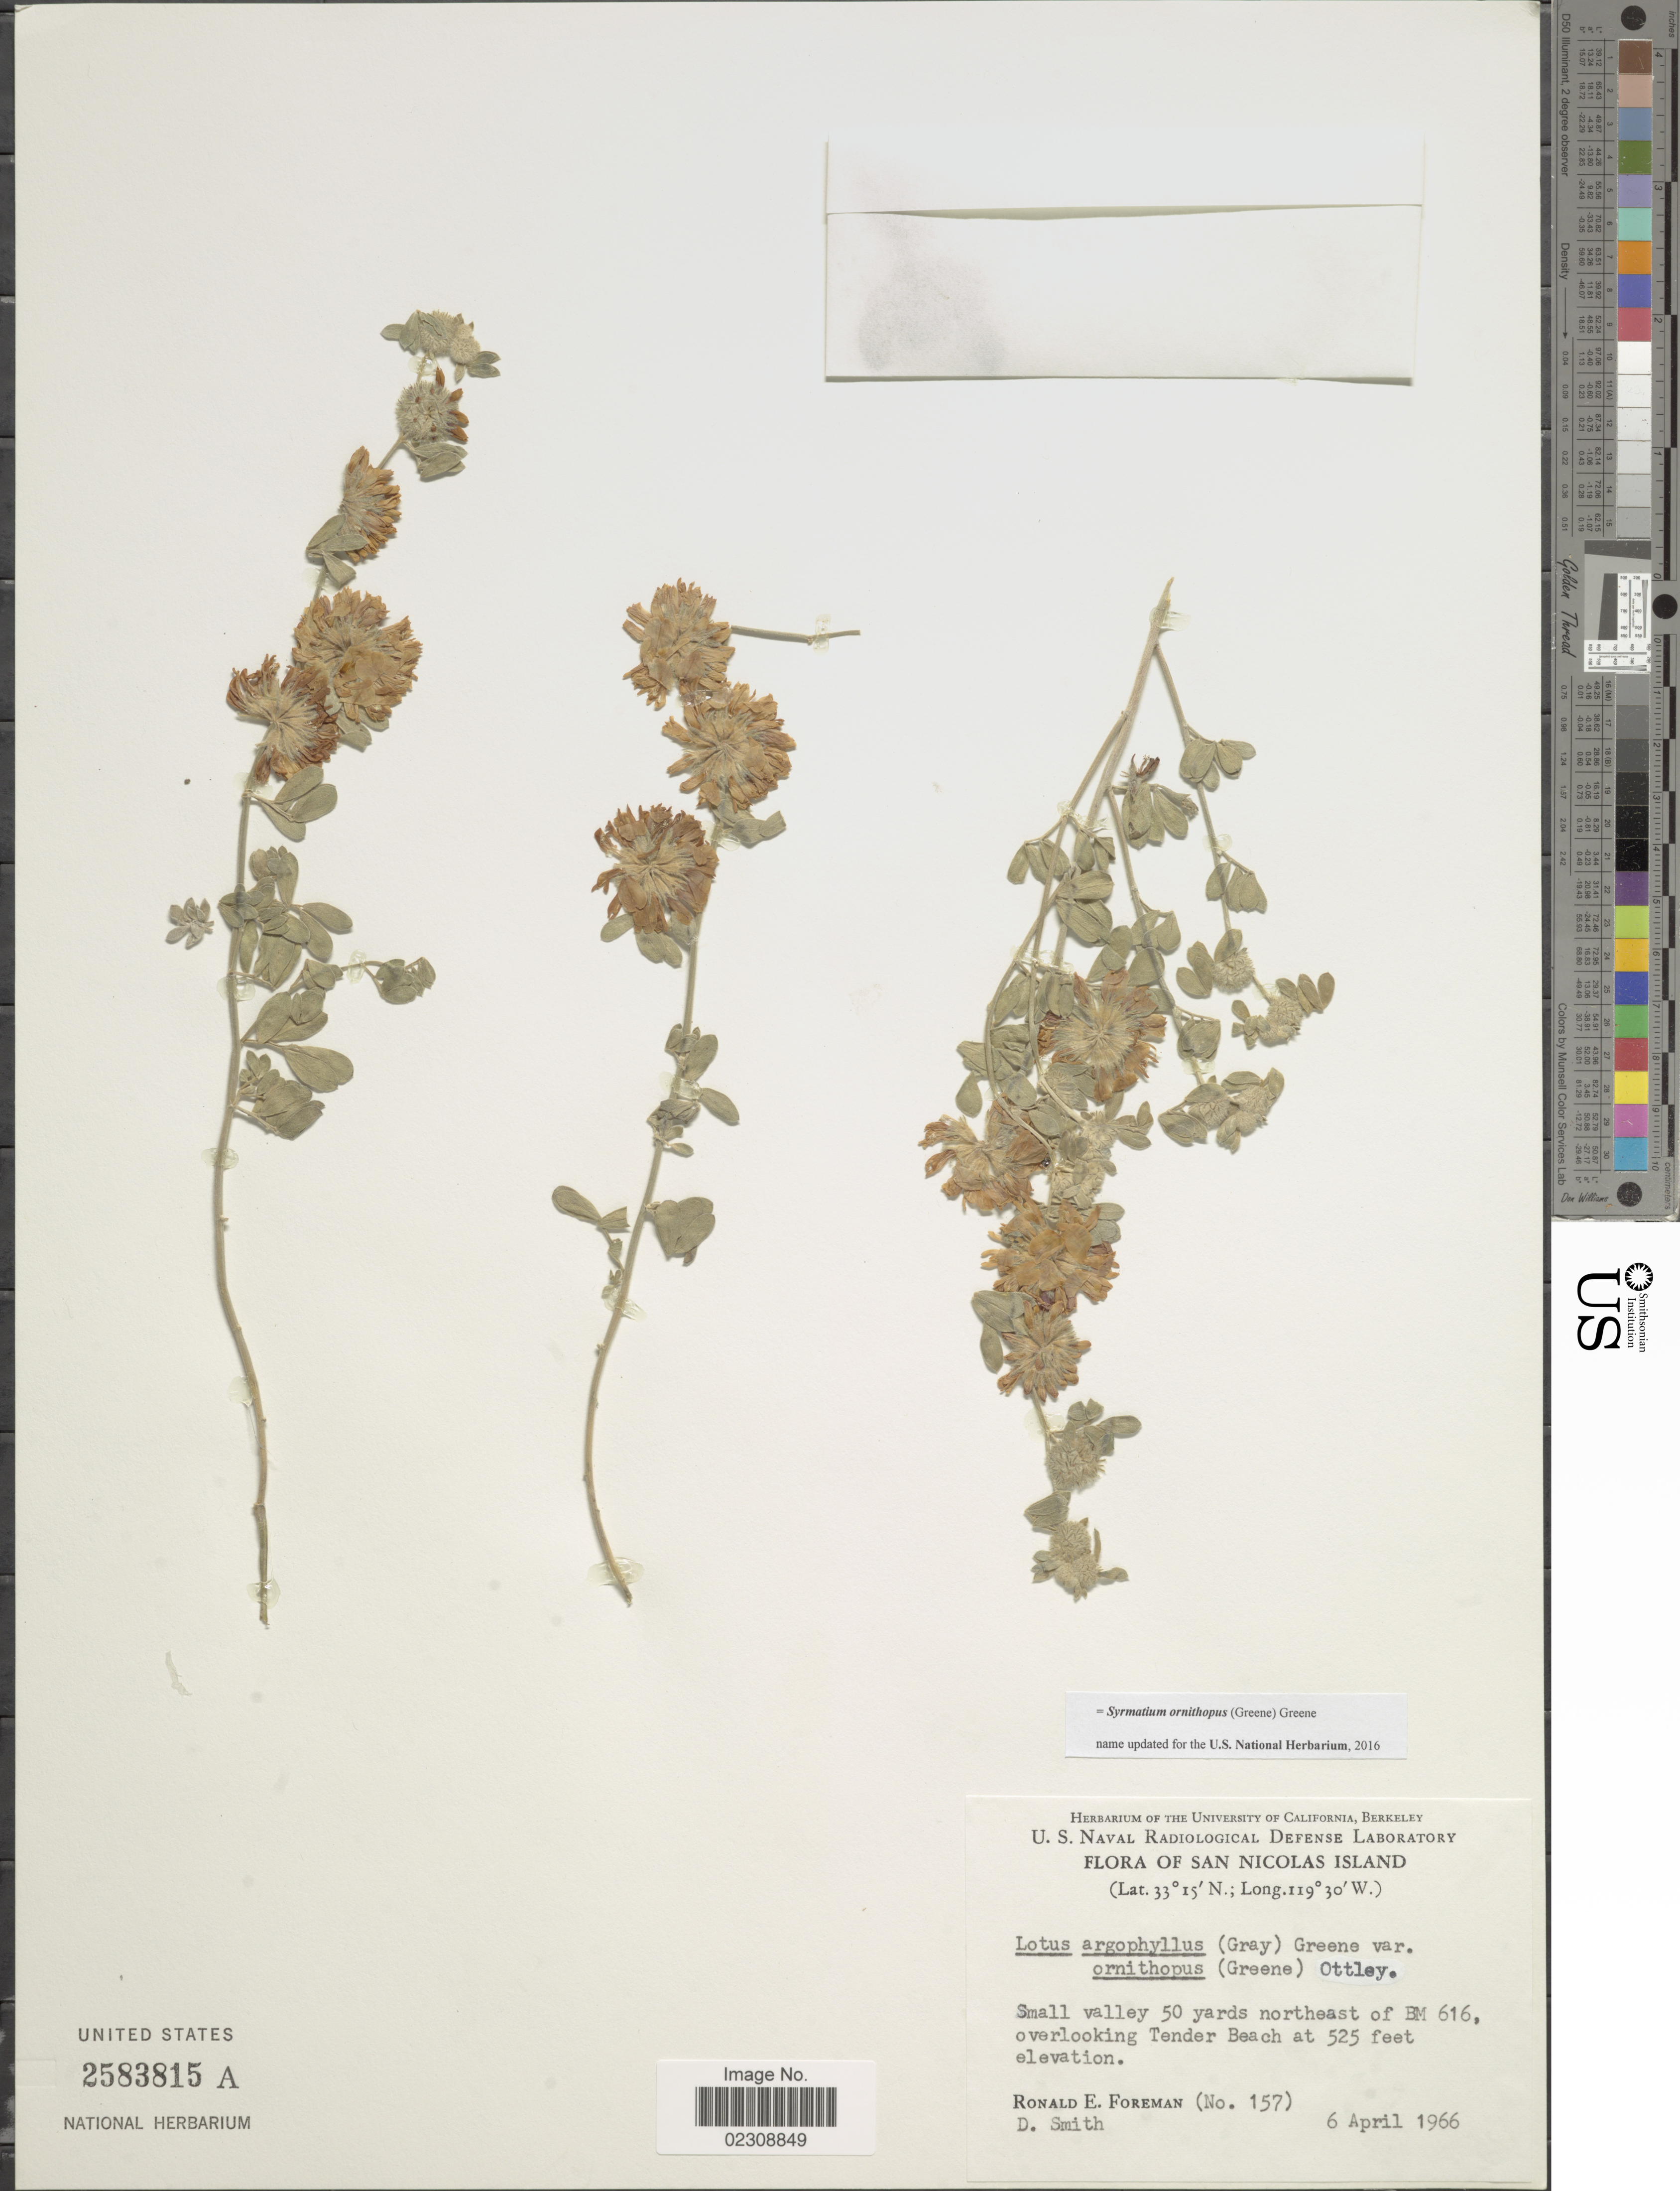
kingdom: Plantae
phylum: Tracheophyta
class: Magnoliopsida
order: Fabales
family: Fabaceae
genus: Syrmatium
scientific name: Syrmatium ornithopus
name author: (Greene) Greene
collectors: R. Foreman & D. Smith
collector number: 157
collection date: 1966-04-06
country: United States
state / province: California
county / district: Ventura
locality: San Nicolas Island. Small valley 50 yards northeast of BM 616, overlooking Tender Beach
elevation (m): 160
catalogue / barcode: US 2583815A